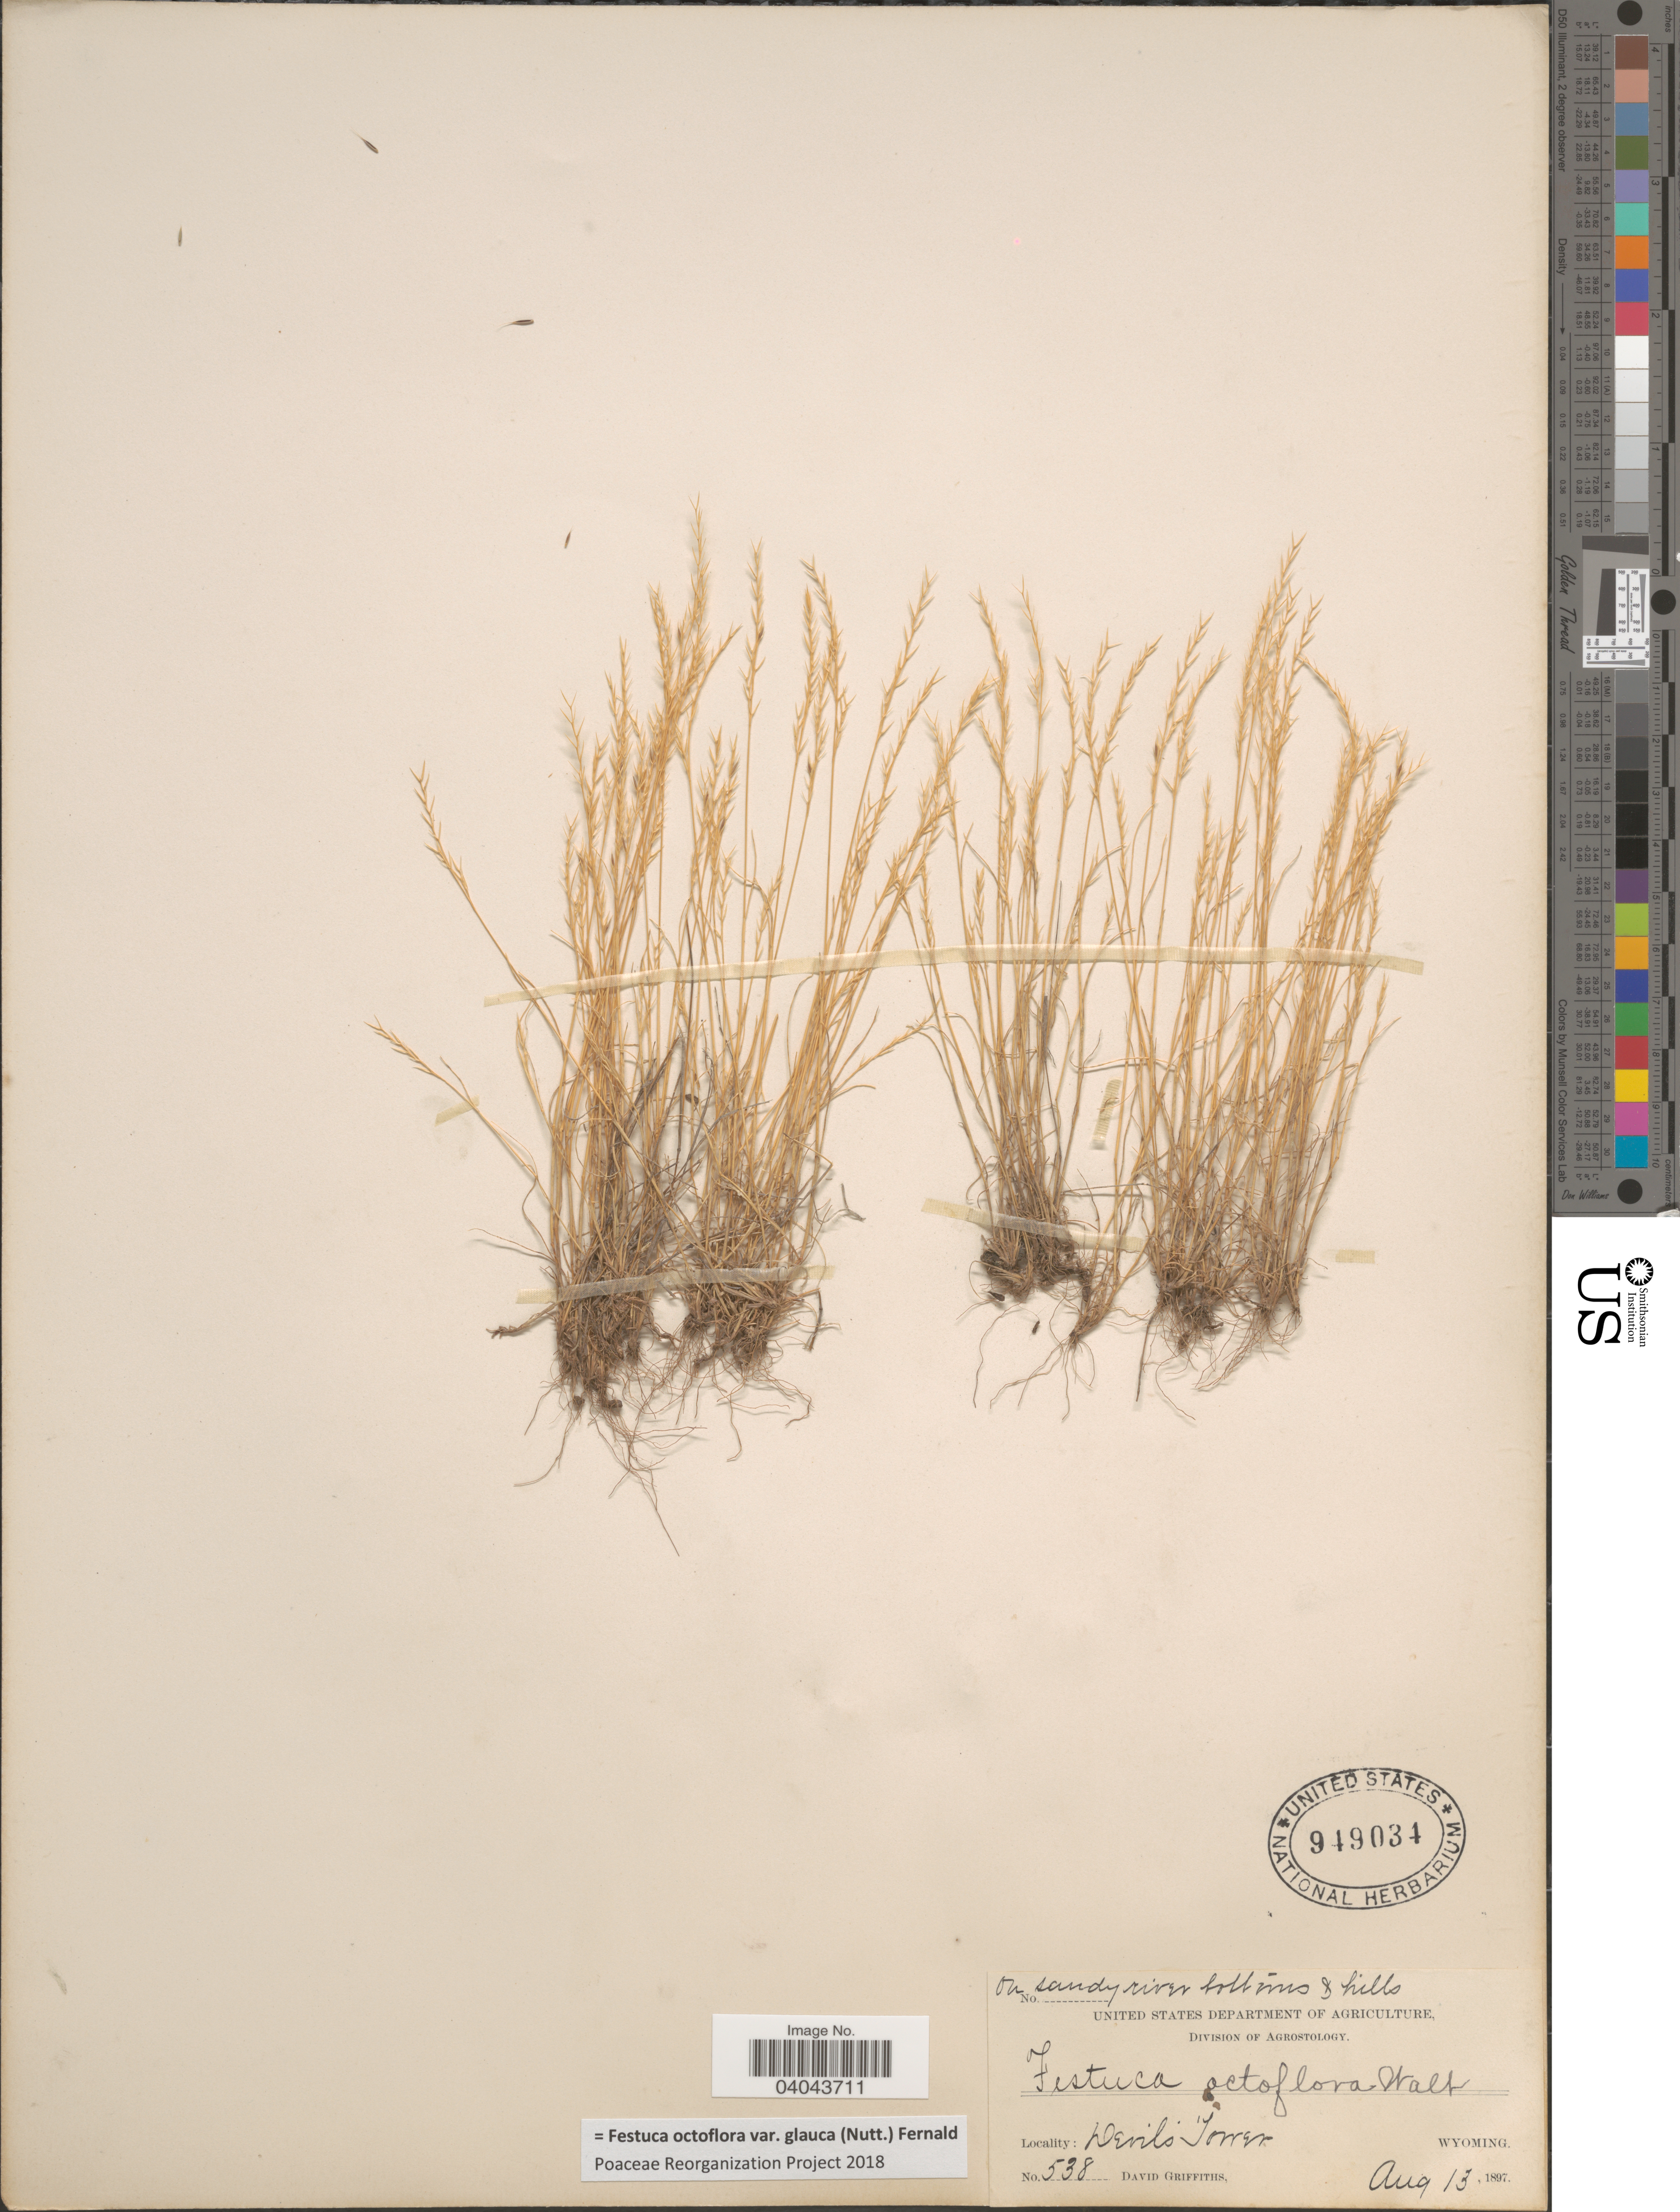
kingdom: Plantae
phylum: Tracheophyta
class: Liliopsida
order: Poales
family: Poaceae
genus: Festuca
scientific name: Festuca octoflora var. glauca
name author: (Nutt.) Fernald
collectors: D. Griffiths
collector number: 538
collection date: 1897-08-13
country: United States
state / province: Wyoming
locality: Devils Tower.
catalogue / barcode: US 949034